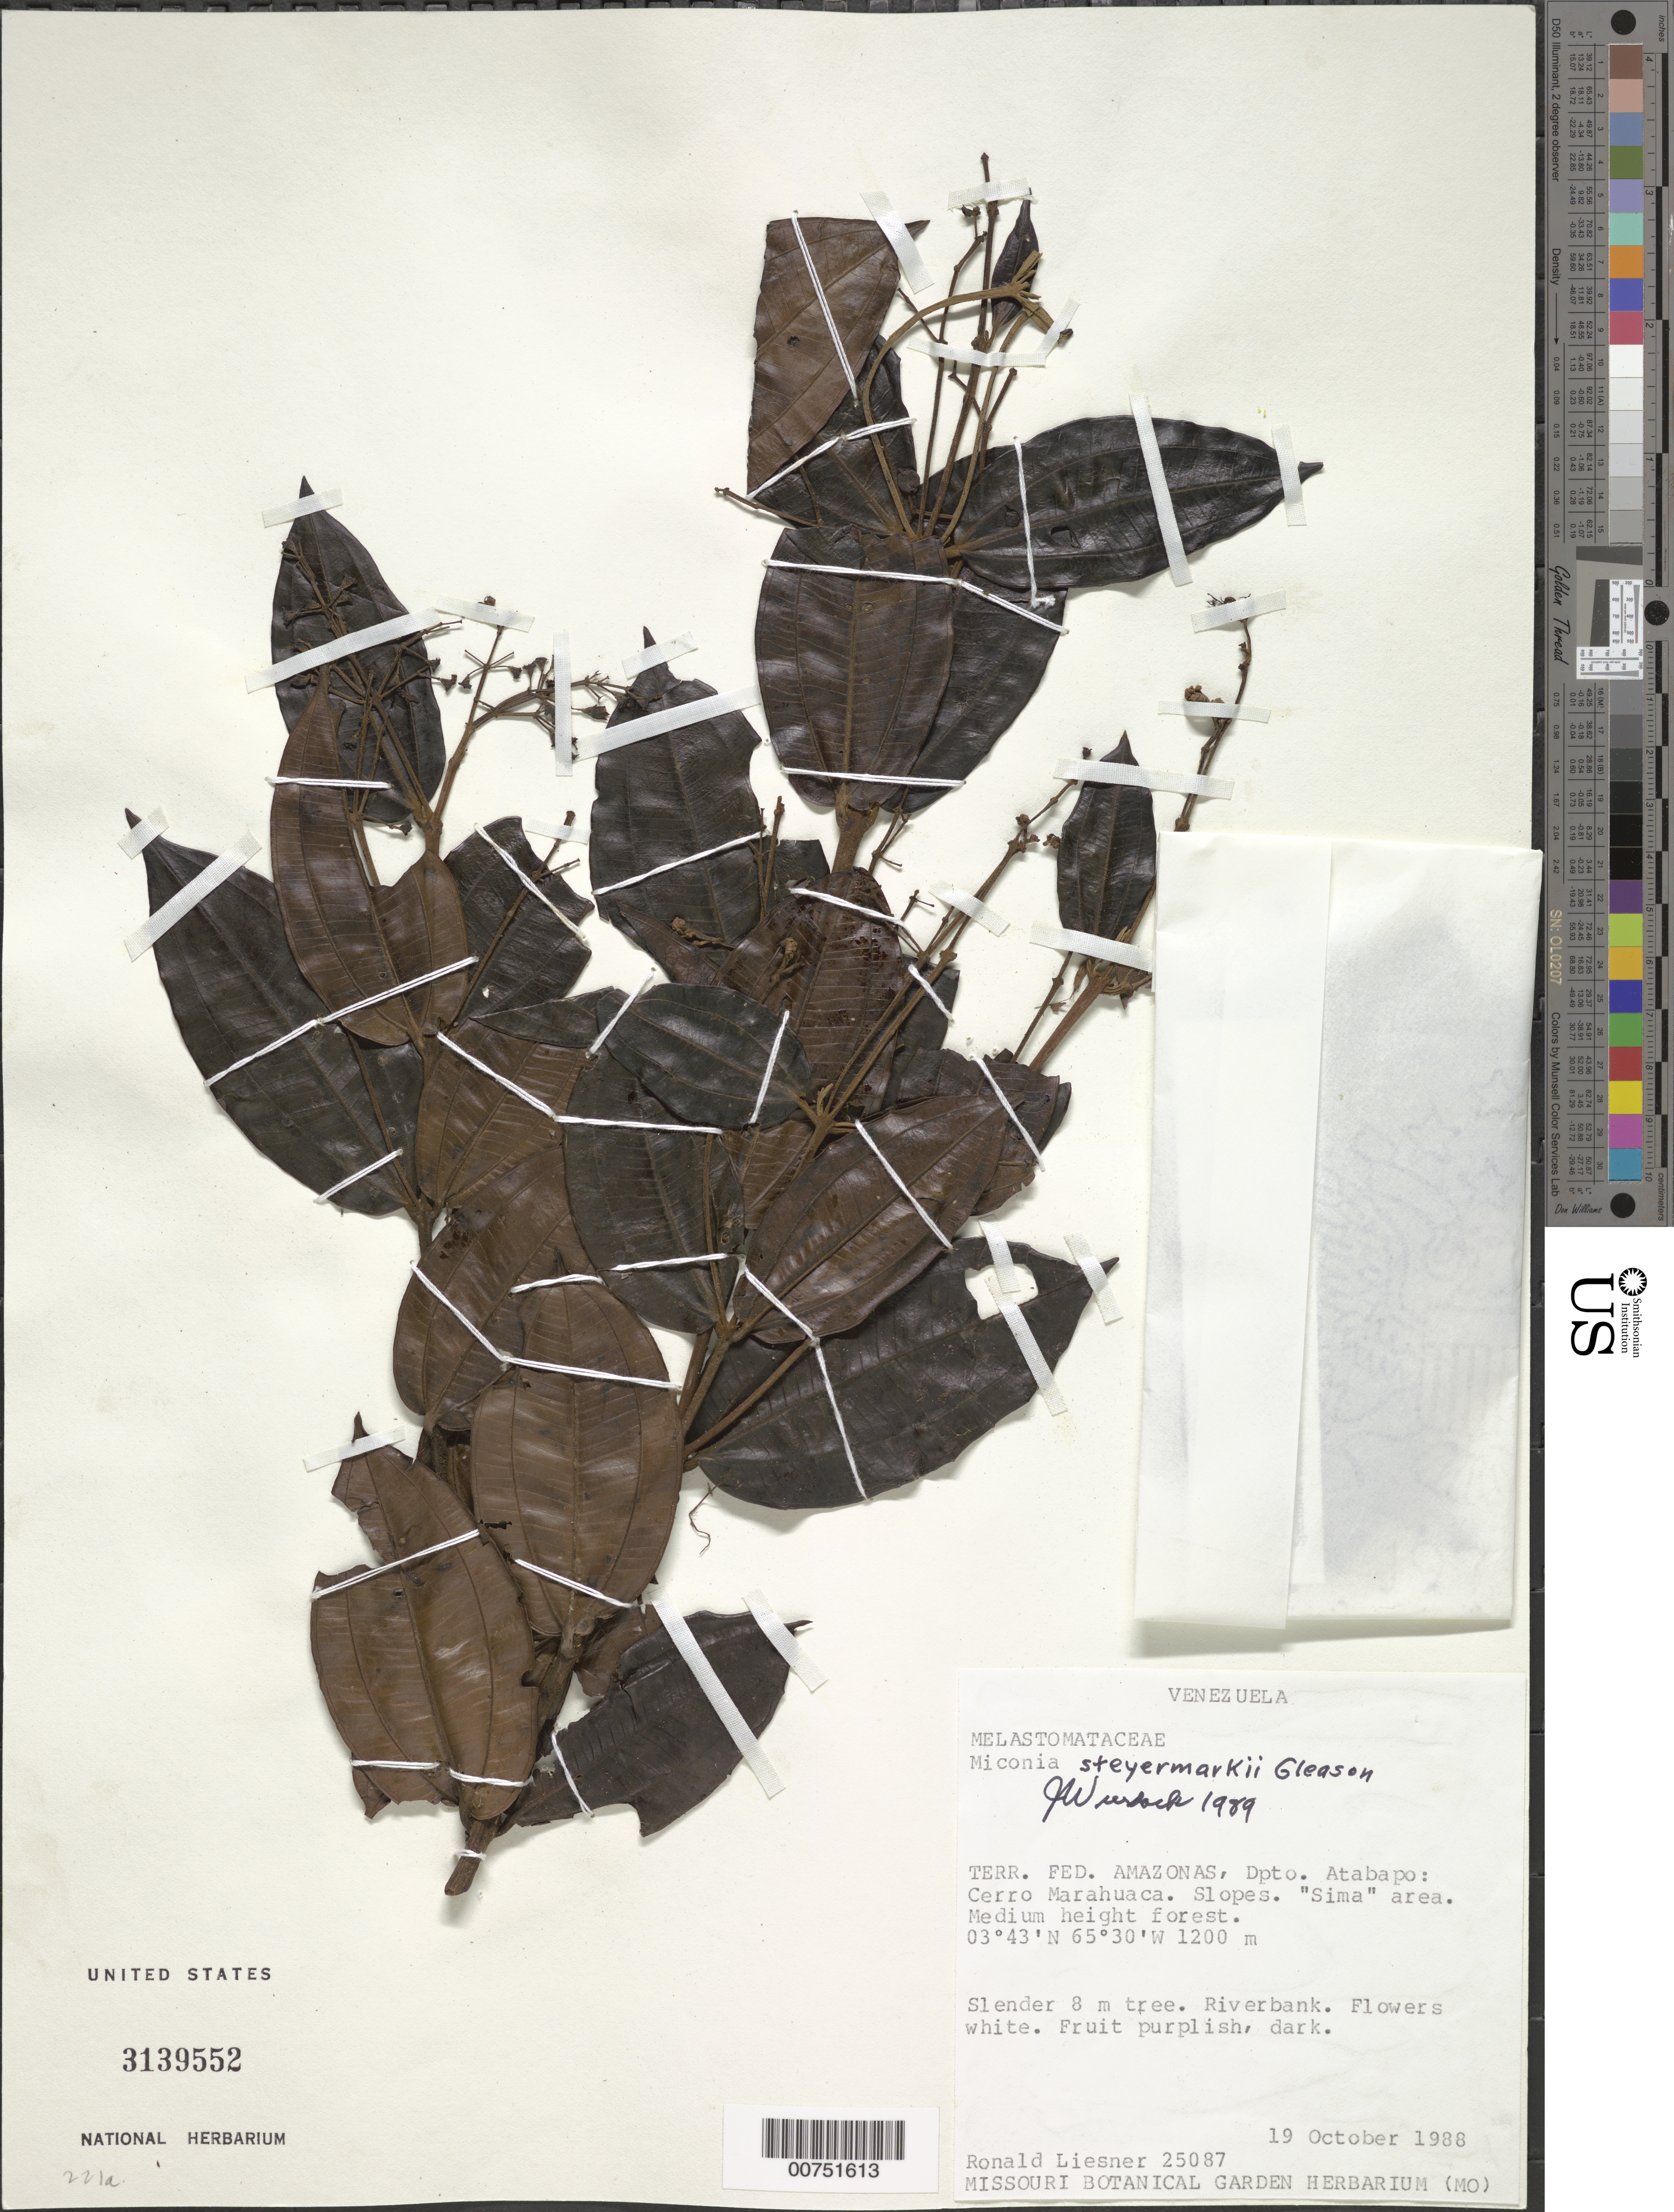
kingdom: Plantae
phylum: Tracheophyta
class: Magnoliopsida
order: Myrtales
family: Melastomataceae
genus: Miconia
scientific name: Miconia steyermarkii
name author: Gleason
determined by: Wurdack, John J., (US), US (UNITED STATES)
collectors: R. L. Liesner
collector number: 25087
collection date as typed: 19-Oct-88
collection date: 1988-10-19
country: Venezuela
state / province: Amazonas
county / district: Atabapo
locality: Cerro Marahuaca, "Sima" area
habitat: Slopes; medium height forest; riverbank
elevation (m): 1200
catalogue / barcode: US 3139552